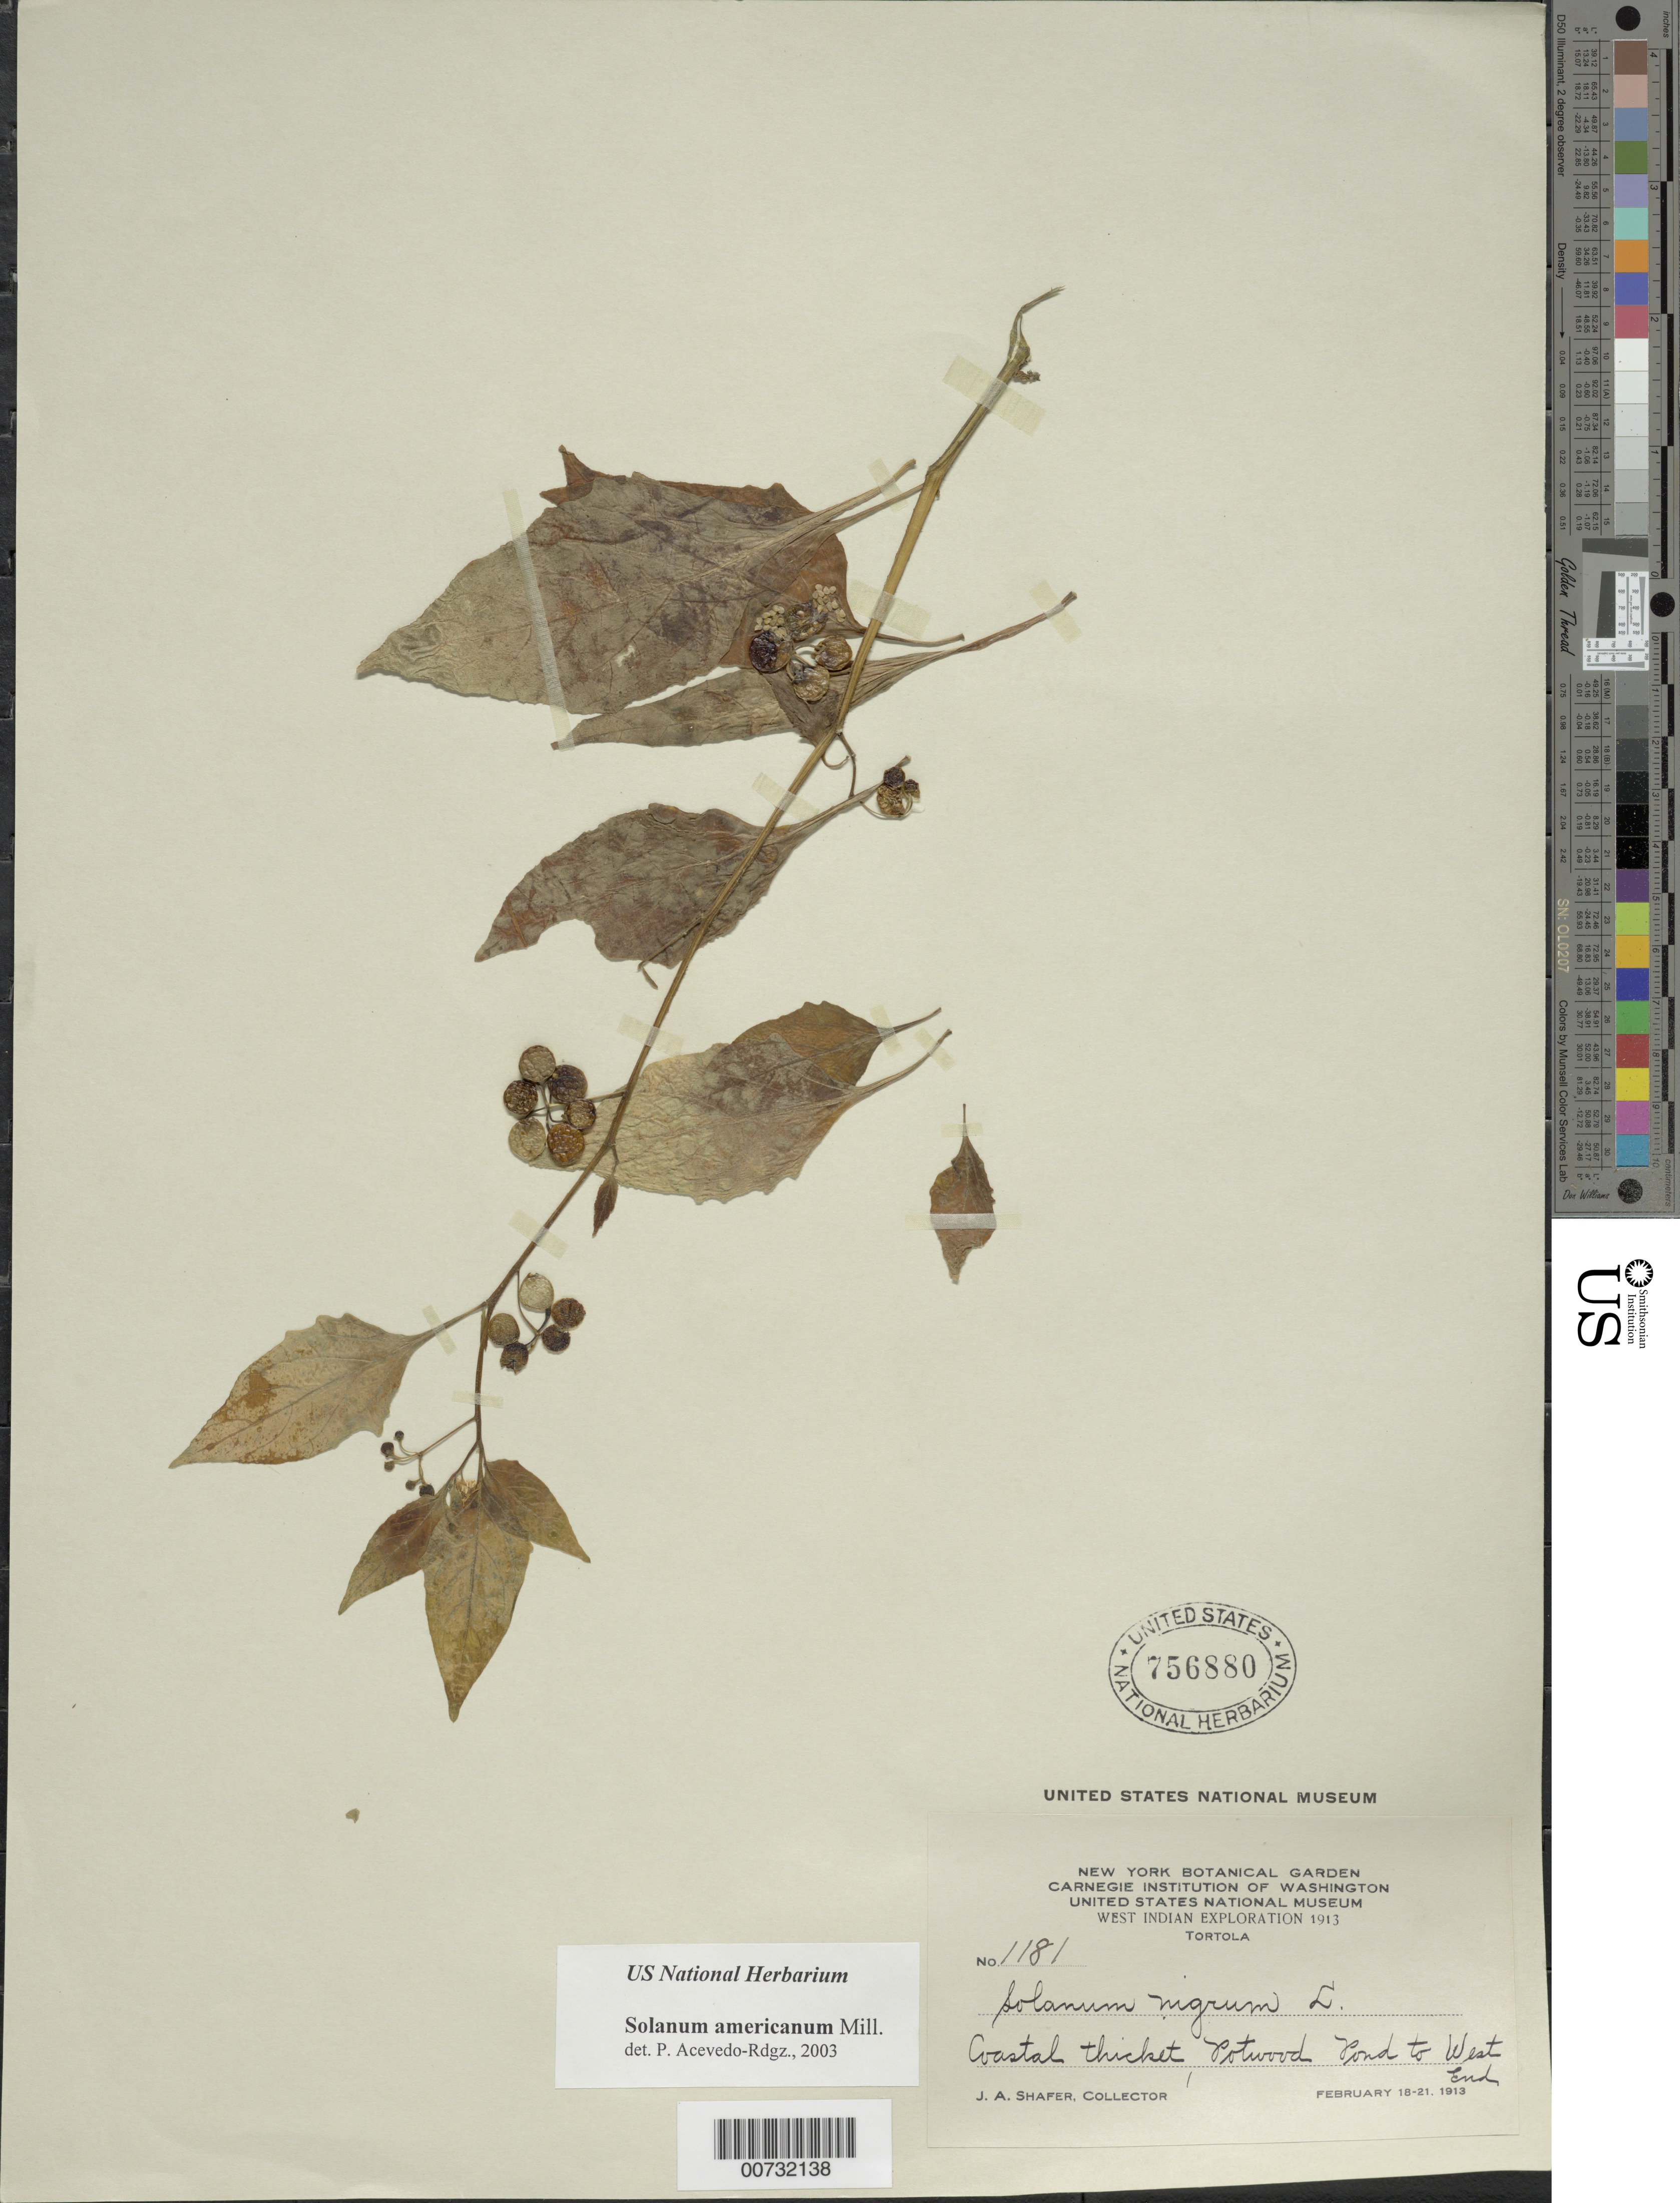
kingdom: Plantae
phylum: Tracheophyta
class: Magnoliopsida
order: Solanales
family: Solanaceae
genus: Solanum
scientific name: Solanum americanum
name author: Mill.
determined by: Acevedo-Rodríguez, P., (BOT), Smithsonian Institution - National Museum of Natural History (UNITED STATES)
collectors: J. A. Shafer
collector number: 1181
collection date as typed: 18 Feb 1913 to 21 Feb 1913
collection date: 1913-02-18/1913-02-21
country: British Virgin Islands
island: Tortola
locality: Tortola, Potwood Pond to West End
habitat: Coastal thicket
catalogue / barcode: US 756880